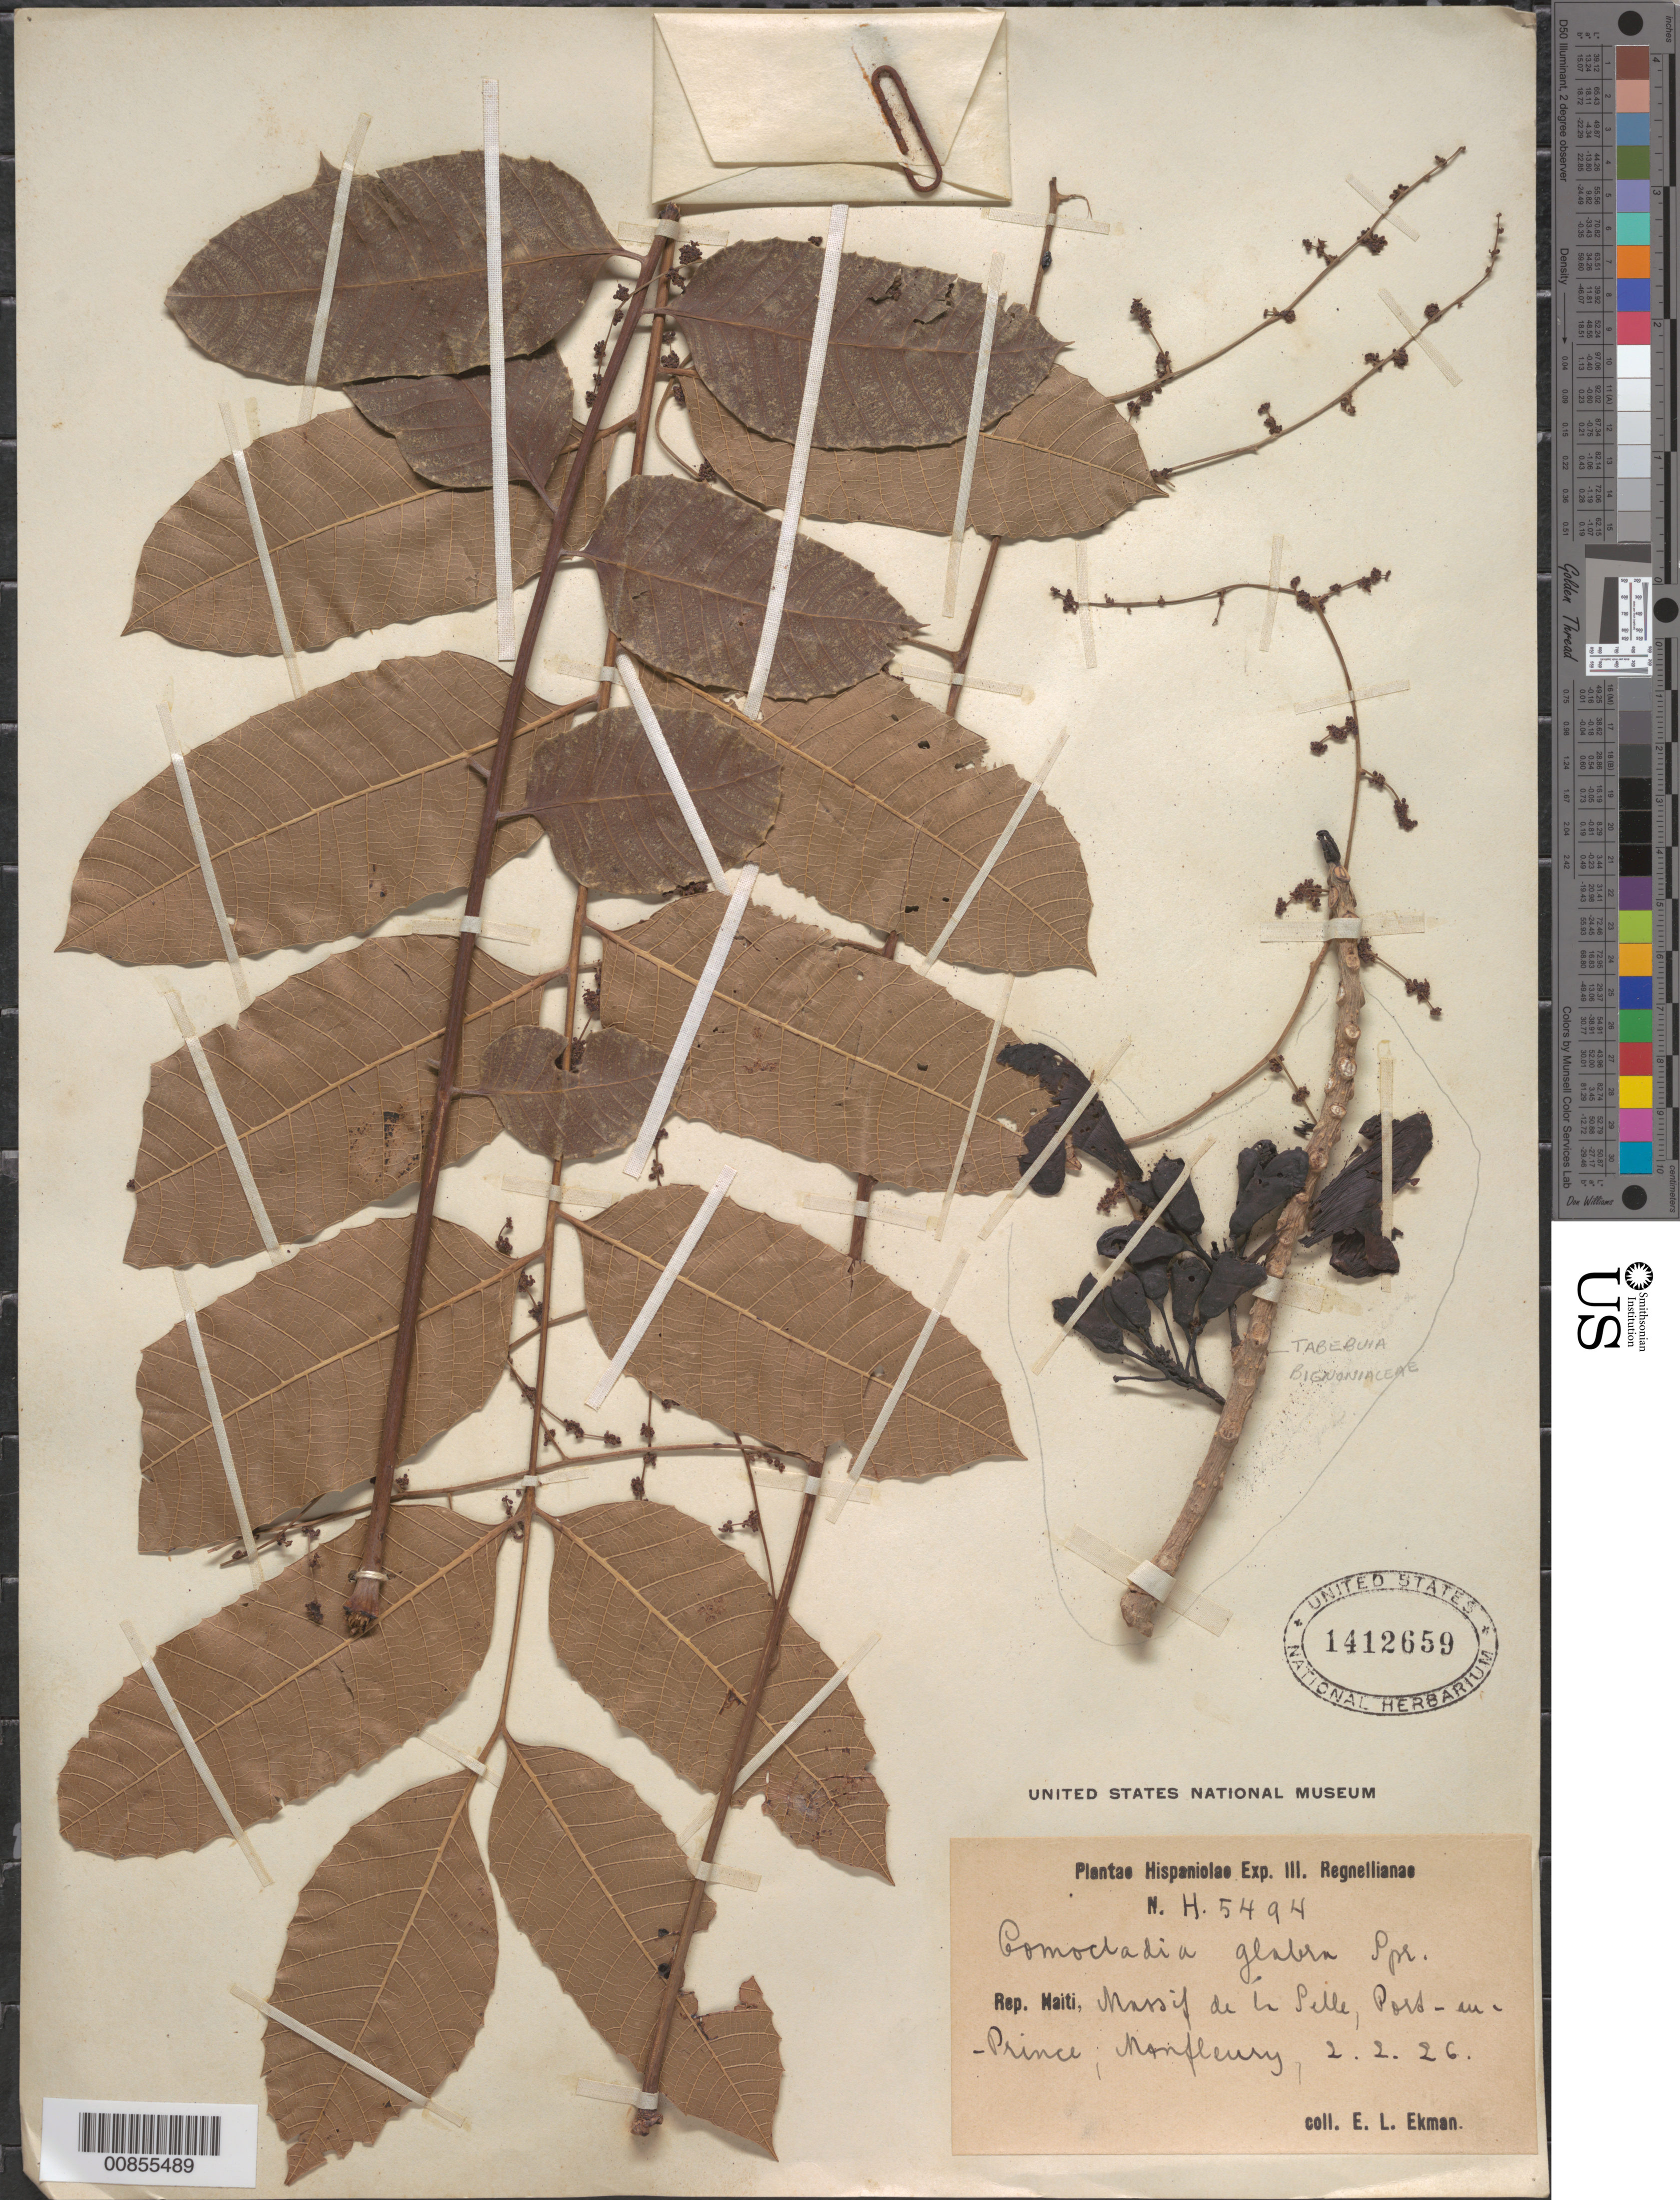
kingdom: Plantae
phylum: Tracheophyta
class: Magnoliopsida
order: Sapindales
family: Anacardiaceae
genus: Comocladia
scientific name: Comocladia glabra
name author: (Schult.) Spreng.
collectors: E. L. Ekman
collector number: H 5494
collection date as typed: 02 Feb 1926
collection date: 1926-02-02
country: Haiti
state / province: Ouest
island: Hispaniola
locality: Massif de la Selle, Port-au-Prince, Monfleury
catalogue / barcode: US 1412659